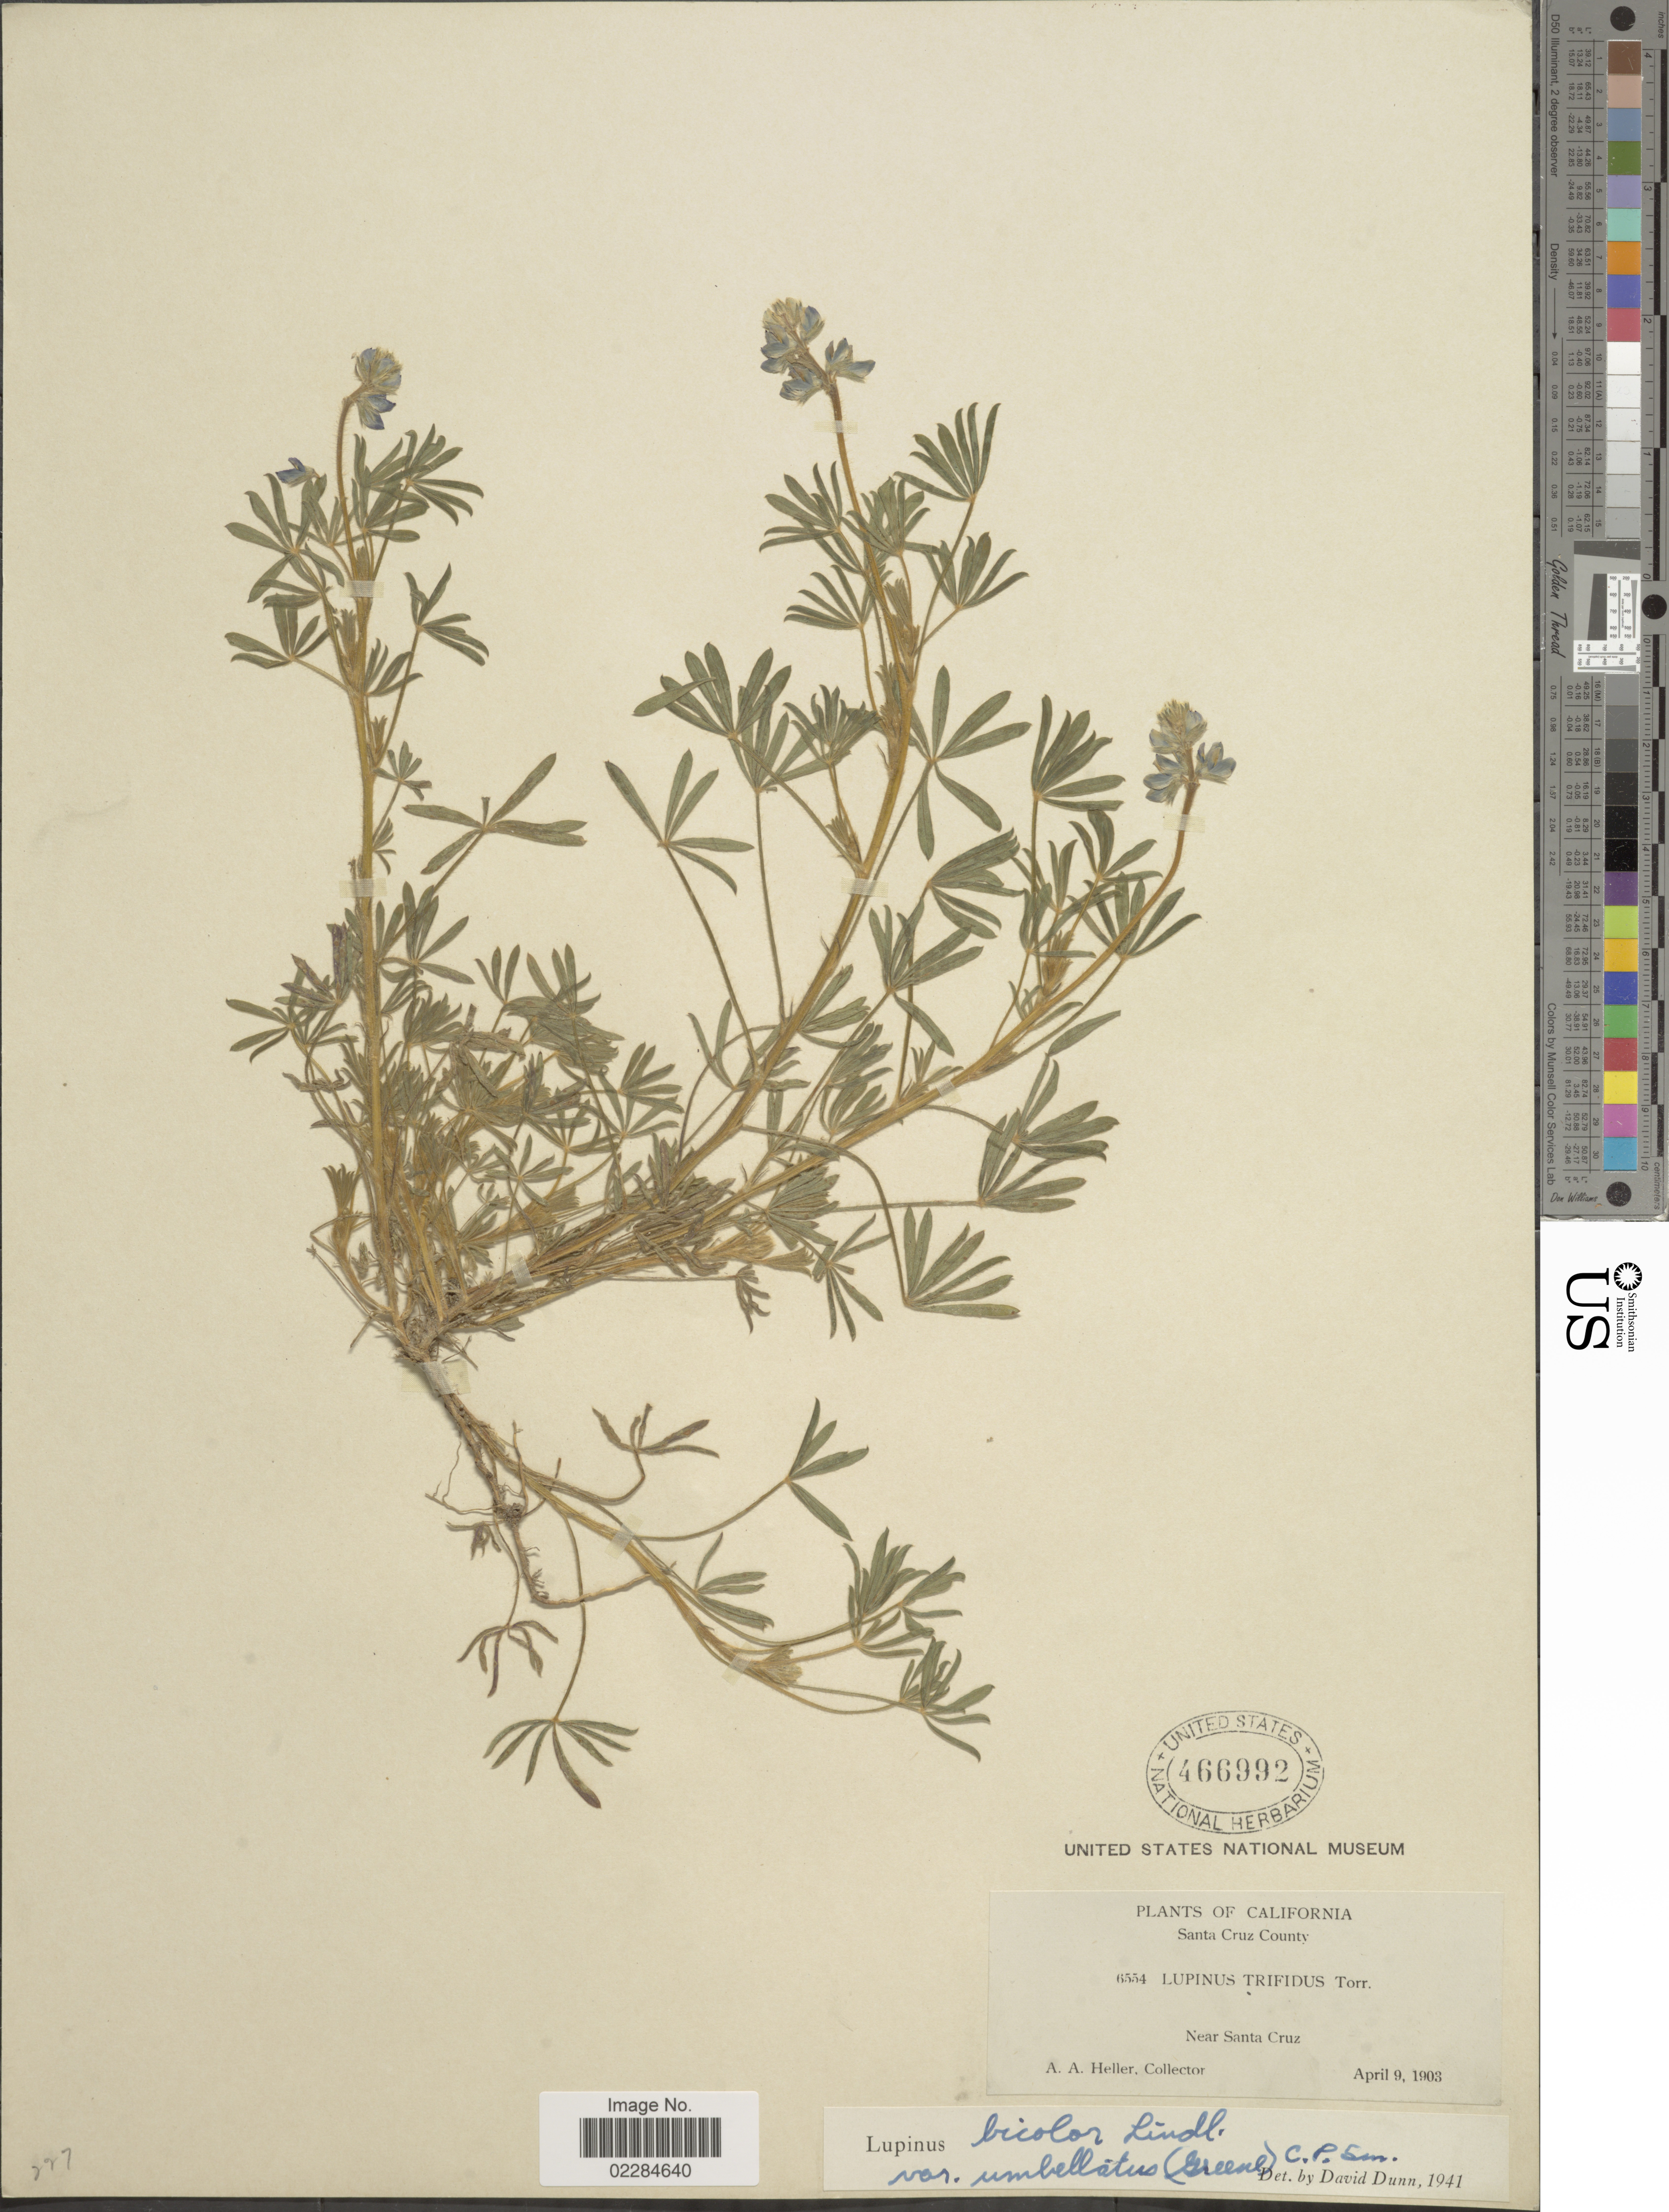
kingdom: Plantae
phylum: Tracheophyta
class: Magnoliopsida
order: Fabales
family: Fabaceae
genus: Lupinus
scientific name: Lupinus bicolor var. umbellatus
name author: (Greene) C.P. Sm.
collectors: A. A. Heller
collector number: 6554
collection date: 1903-04-09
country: United States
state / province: California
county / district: Santa Cruz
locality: Santa Cruz County, near Santa Cruz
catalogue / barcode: US 466992